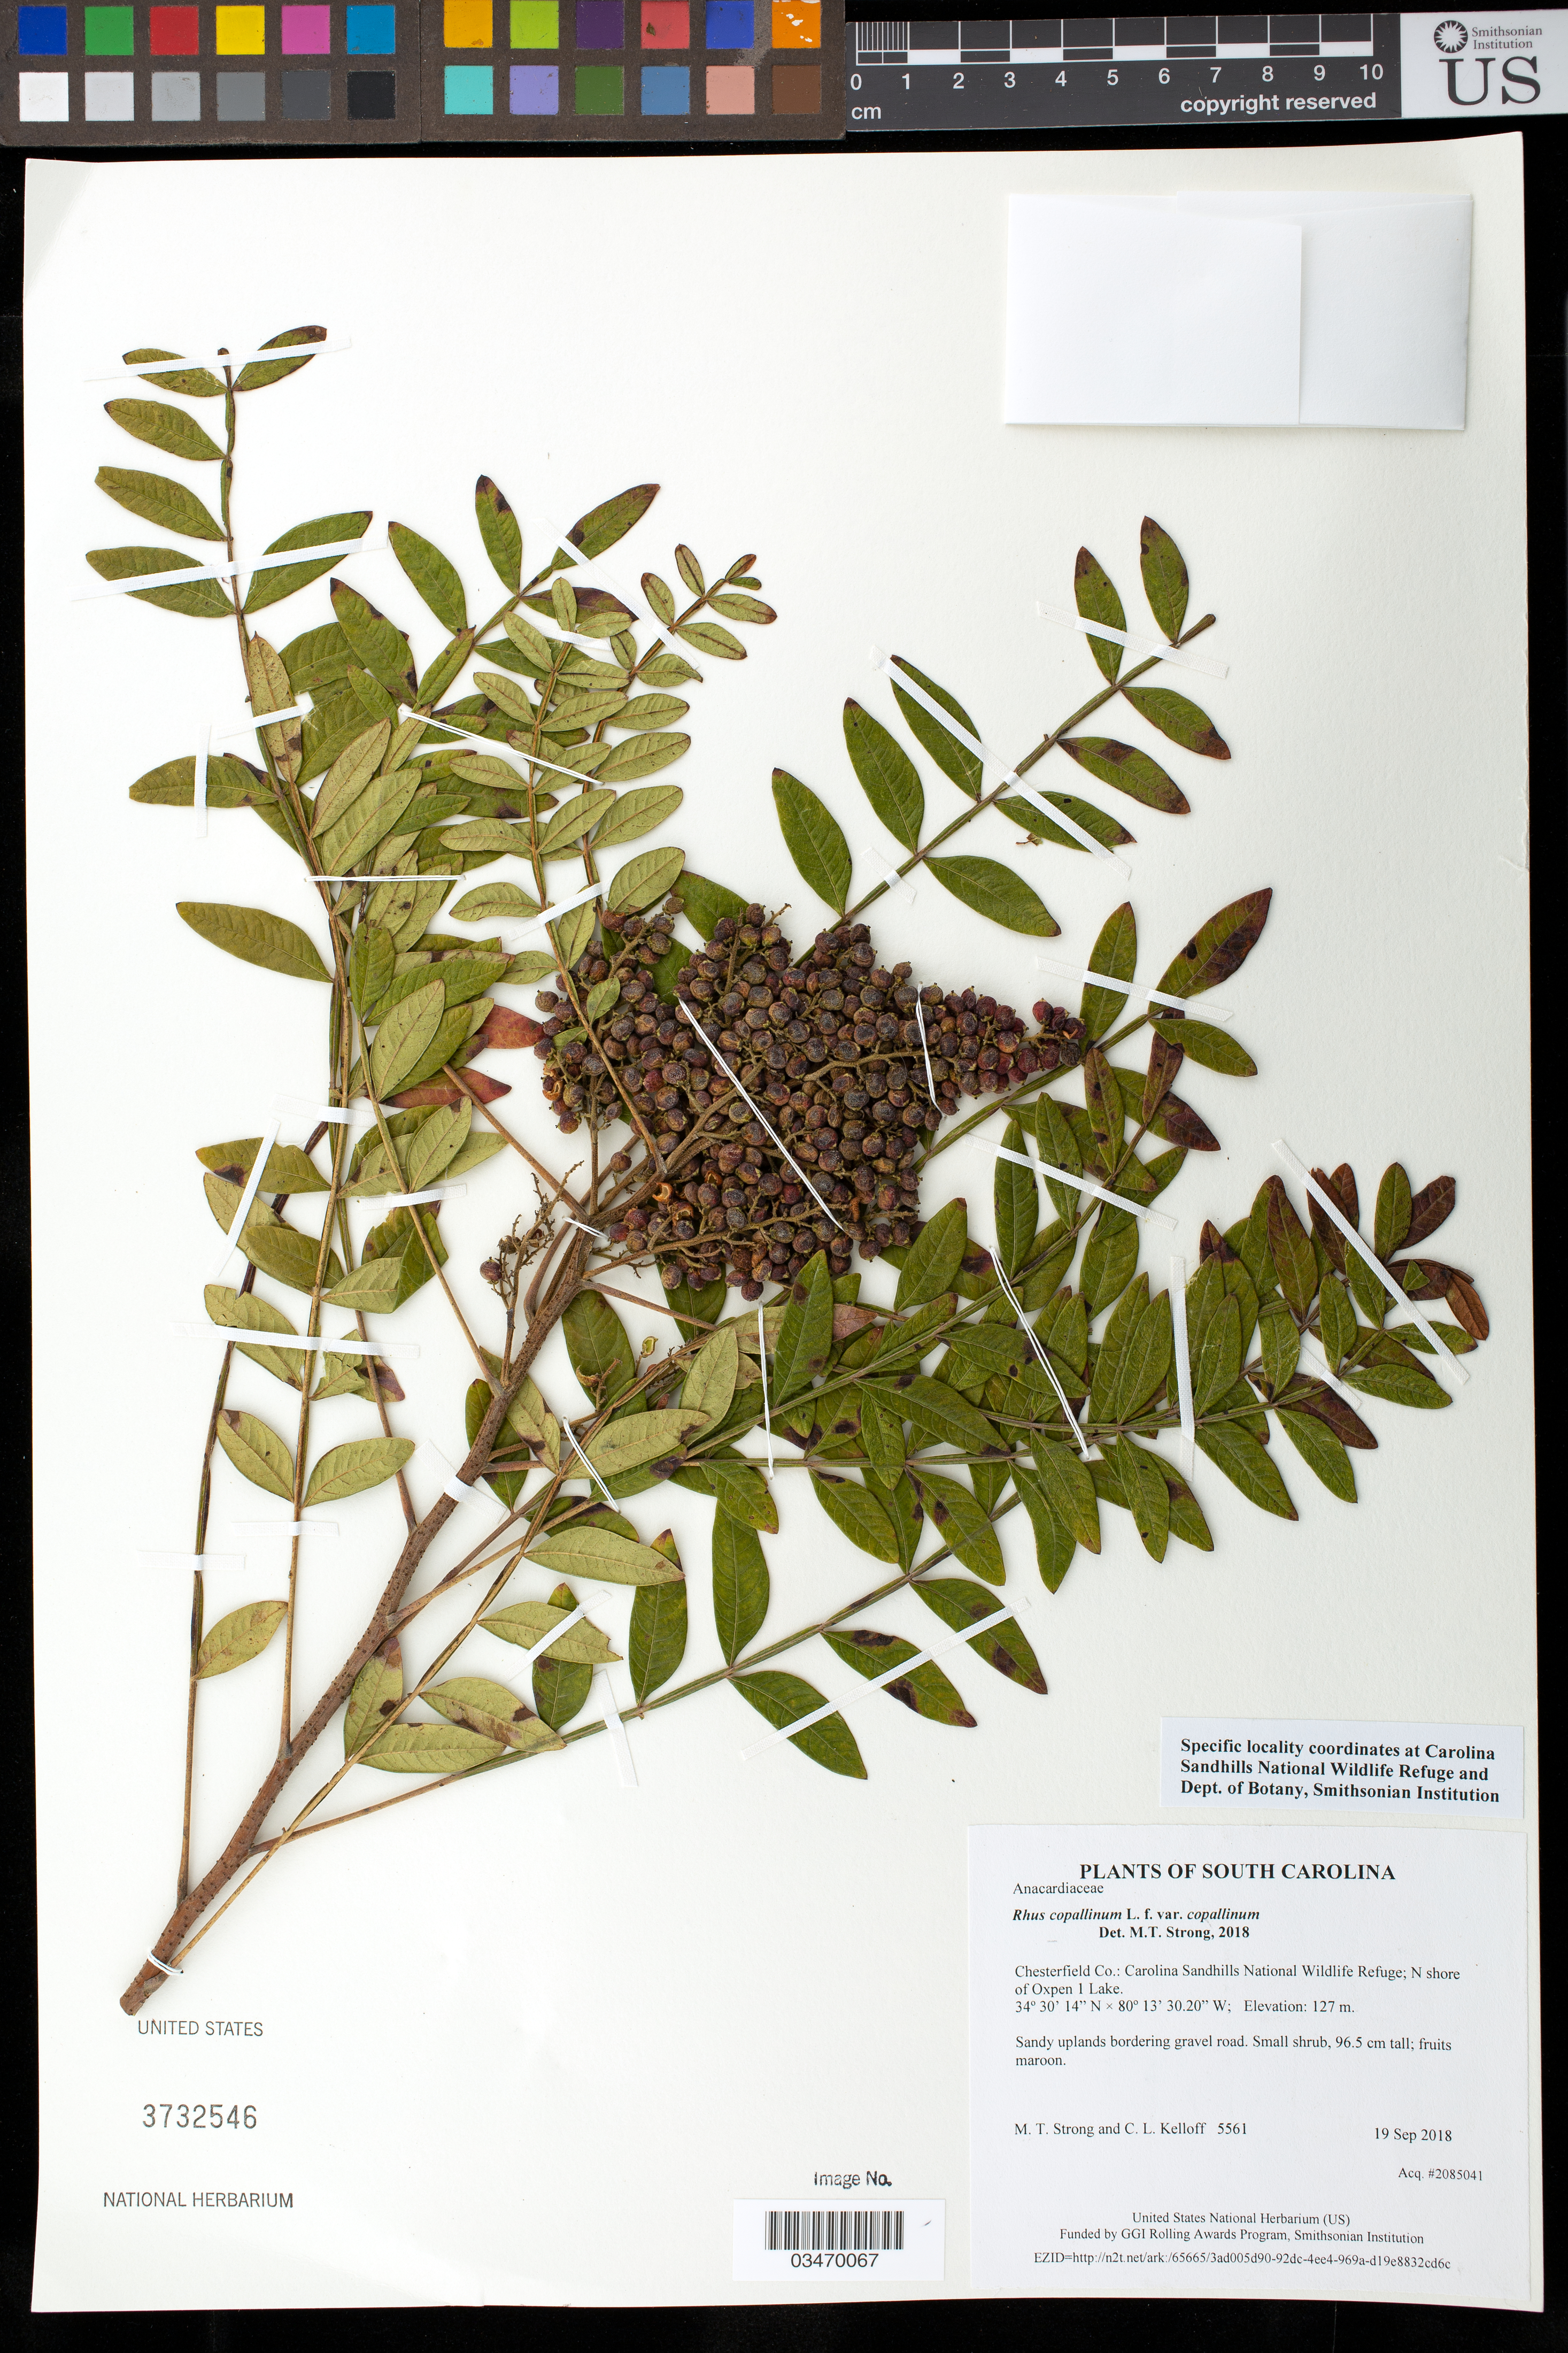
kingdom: Plantae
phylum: Tracheophyta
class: Magnoliopsida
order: Sapindales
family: Anacardiaceae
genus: Rhus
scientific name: Rhus copallinum var. copallinum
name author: L.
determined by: Strong, M. T., (US), Smithsonian Institution - National Museum of Natural History (UNITED STATES)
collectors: M. T. Strong & C. L. Kelloff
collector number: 5561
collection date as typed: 19 Sep 2018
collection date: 2018-09-19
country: United States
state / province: South Carolina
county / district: Chesterfield Co.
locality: Carolina Sandhills National Wildlife Refuge; N shore of Oxpen 1 Lake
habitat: Sandy uplands bordering gravel road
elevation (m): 127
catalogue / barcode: US 3732546